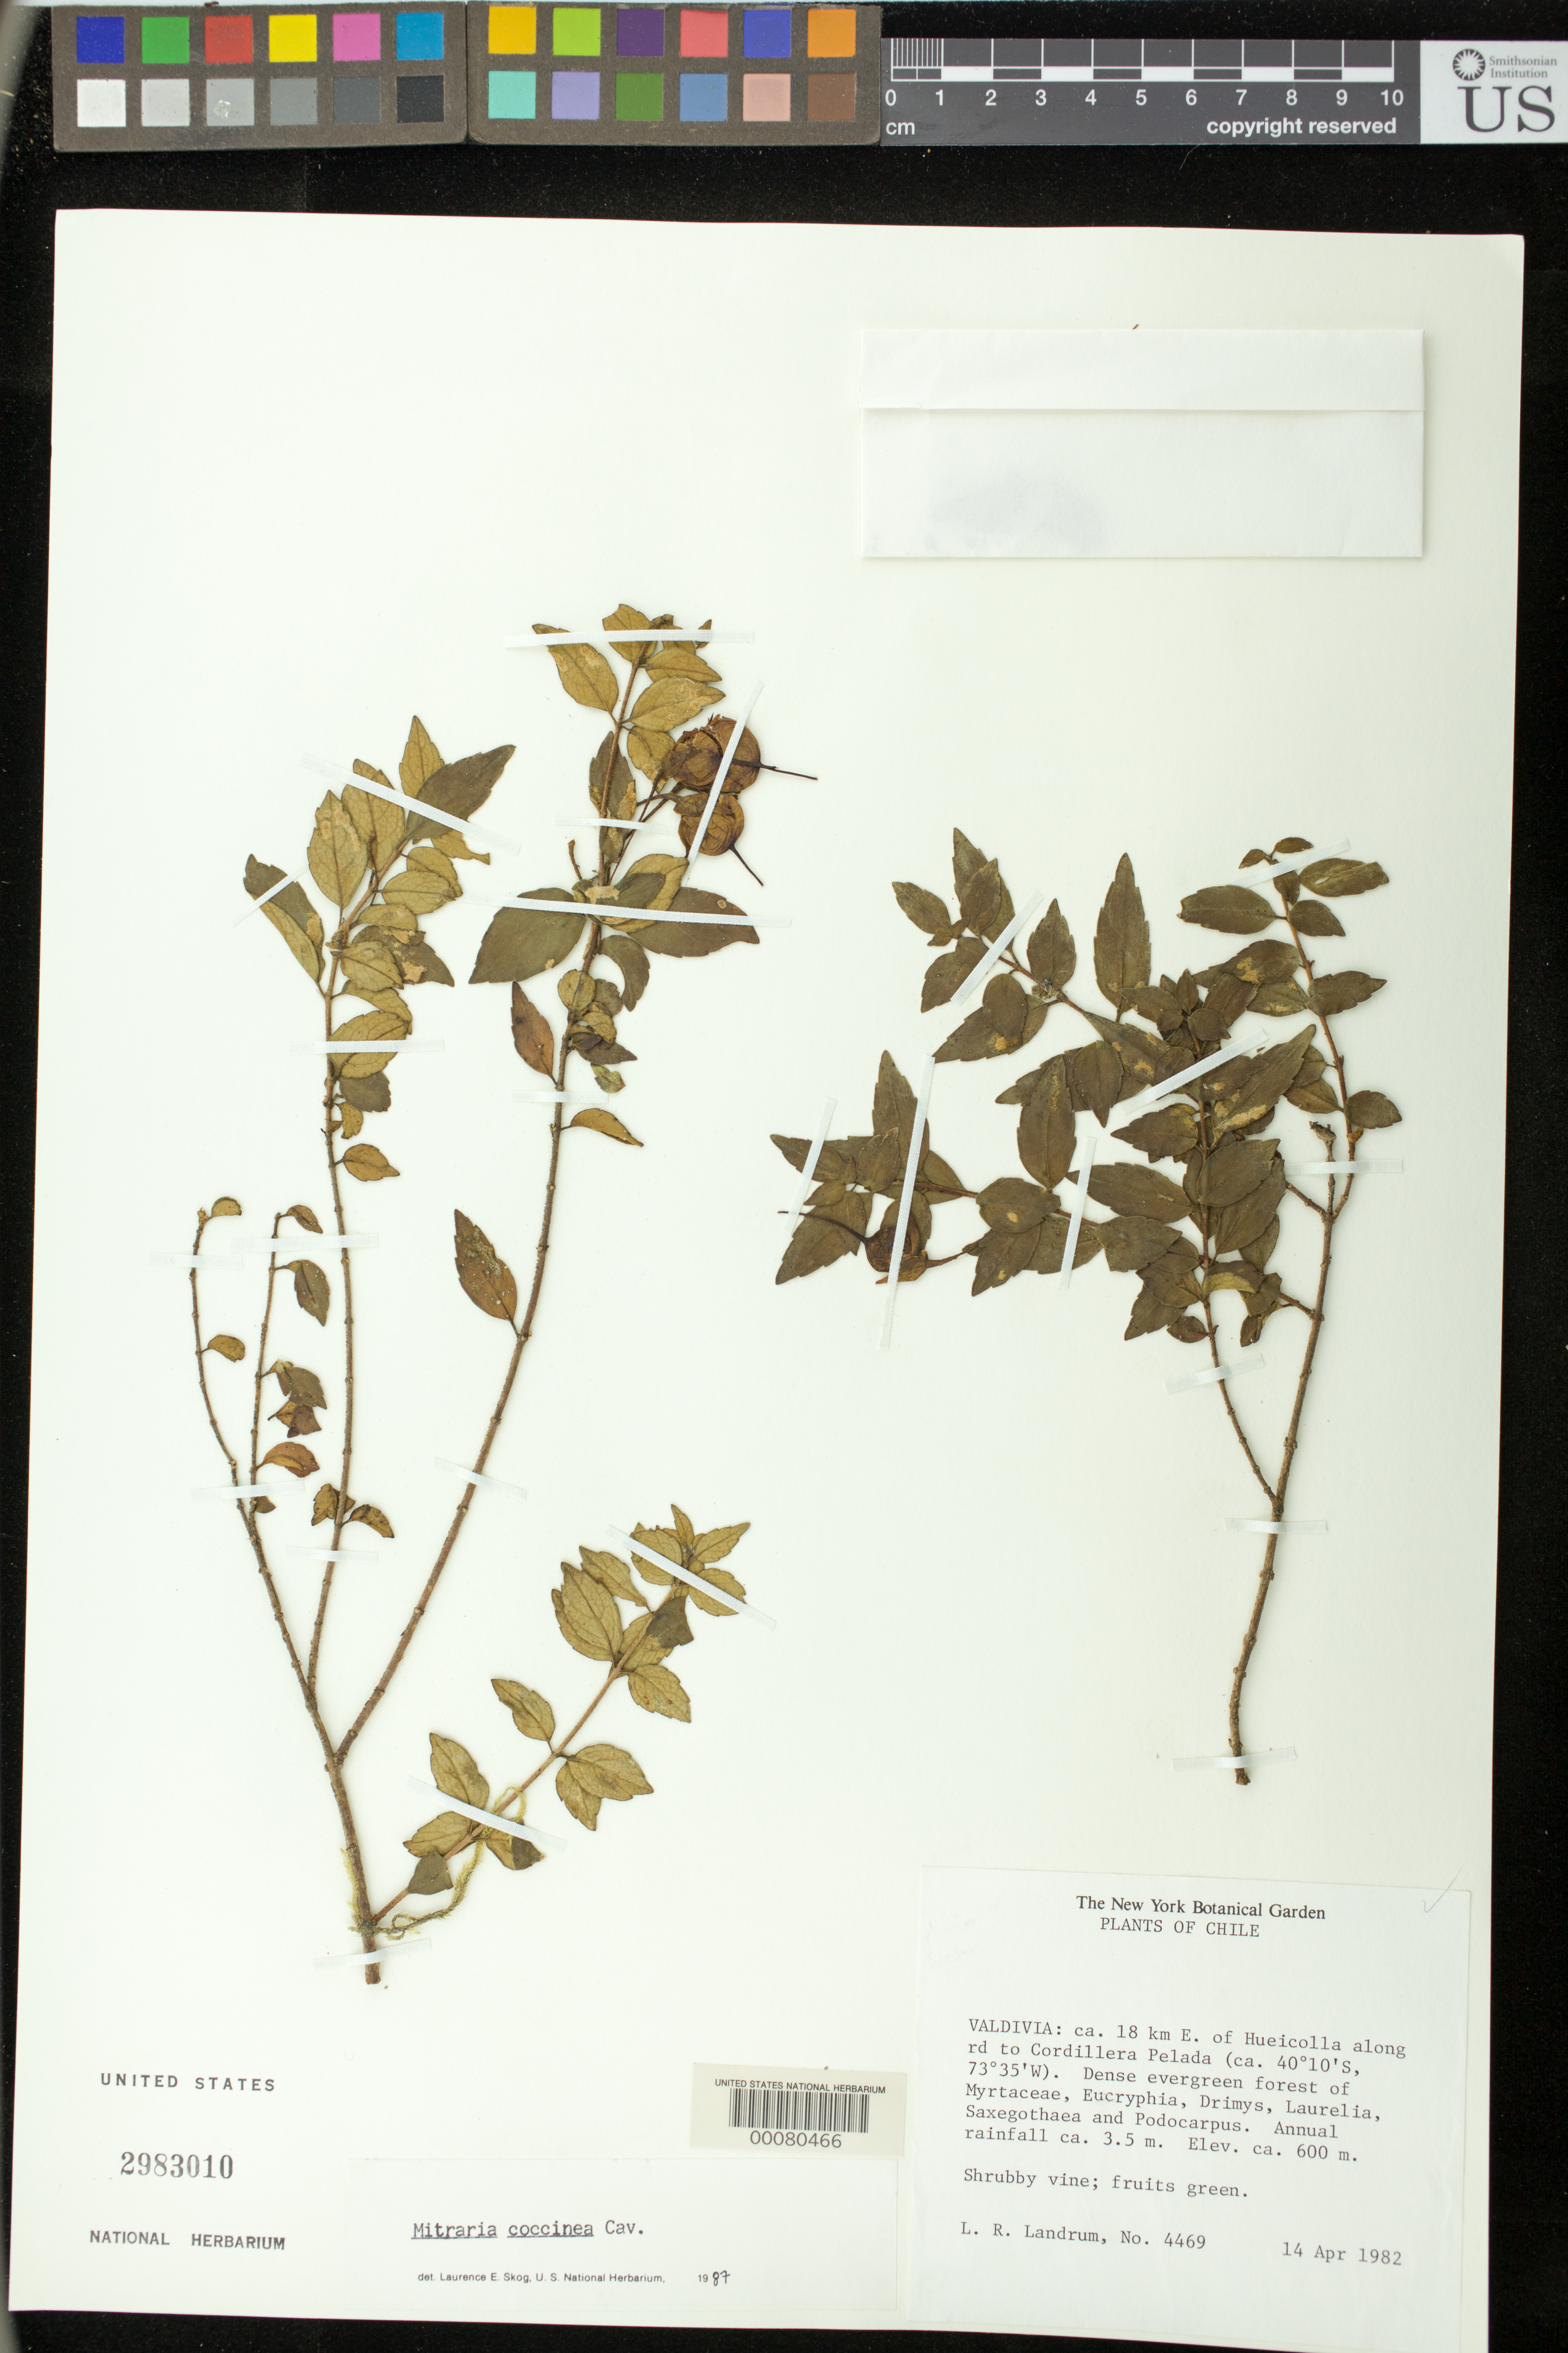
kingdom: Plantae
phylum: Tracheophyta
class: Magnoliopsida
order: Lamiales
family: Gesneriaceae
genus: Mitraria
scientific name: Mitraria coccinea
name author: Cav.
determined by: Skog, Laurence E.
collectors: L. R. Landrum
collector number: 4469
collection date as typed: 14 Apr 1982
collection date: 1982-04-14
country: Chile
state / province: Los Ríos (XIV)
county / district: Valdivia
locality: Ca. 18 km E of Hueicolla along rd to Cordillera Pelada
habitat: Dense evergreen forest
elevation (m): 600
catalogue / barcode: US 2983010